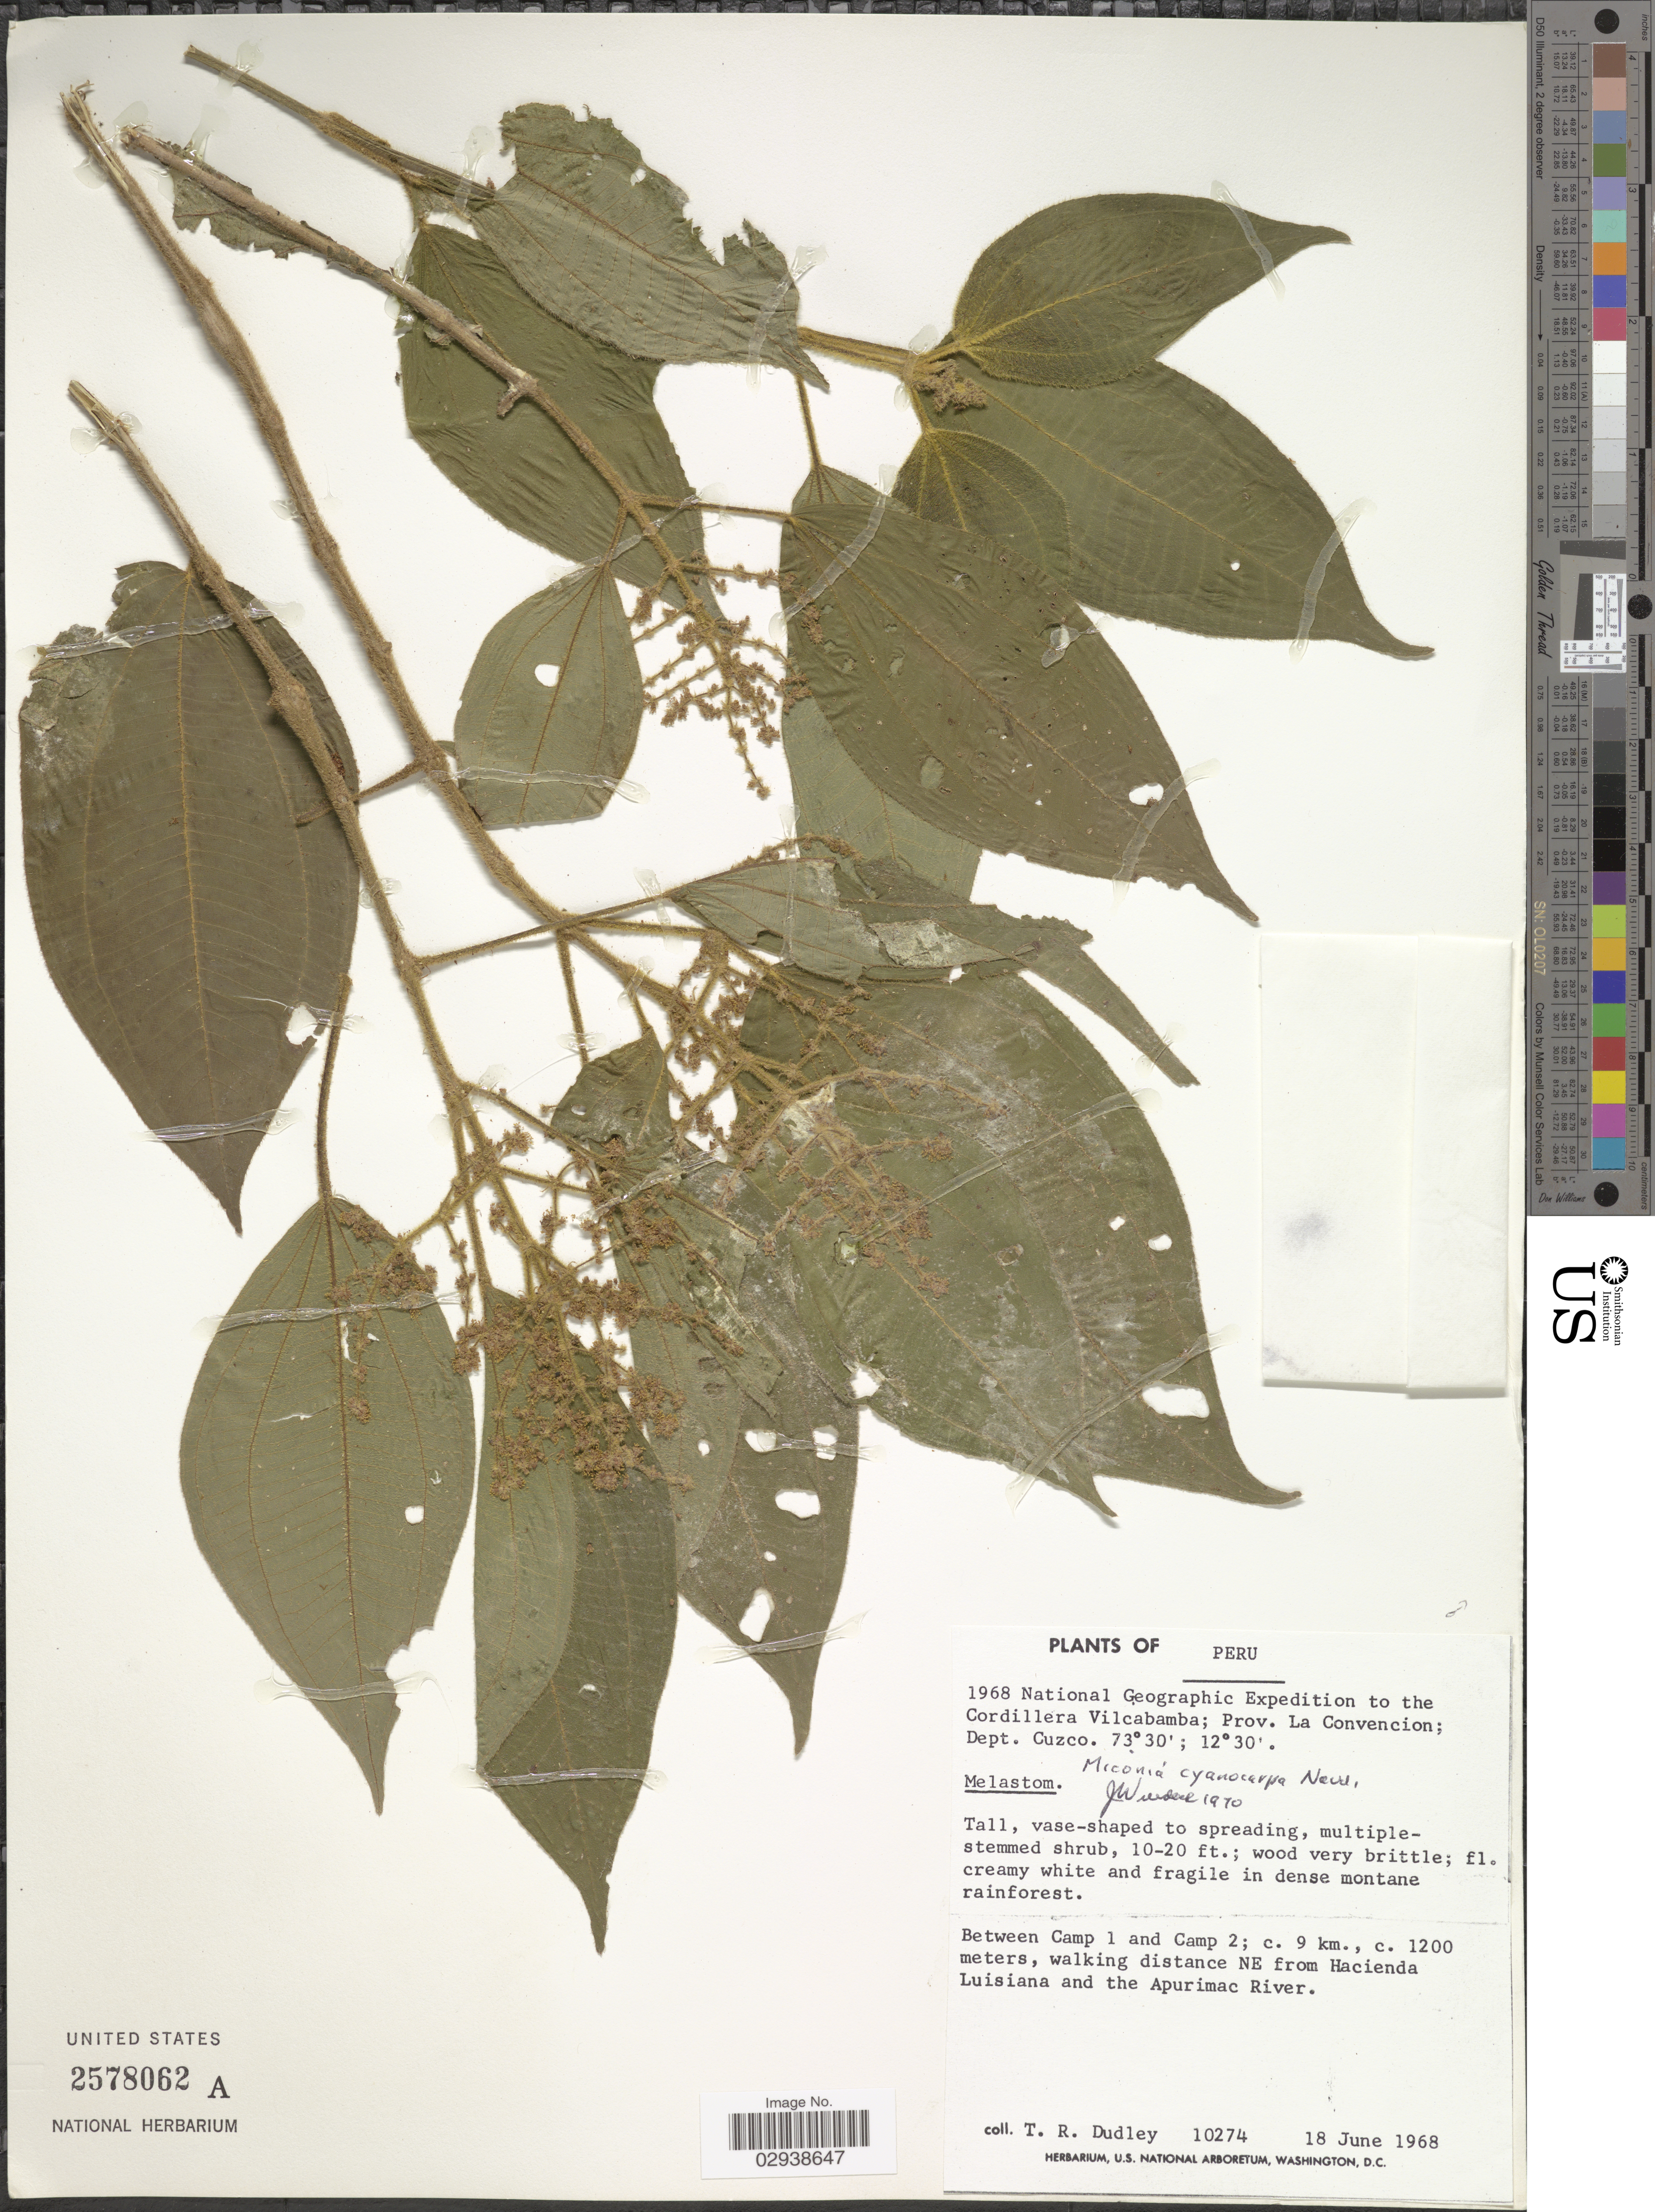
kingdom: Plantae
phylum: Tracheophyta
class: Magnoliopsida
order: Myrtales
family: Melastomataceae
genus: Miconia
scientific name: Miconia cyanocarpa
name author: Naudin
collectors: T. R. Dudley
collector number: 10274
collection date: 1968-06-18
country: Peru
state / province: Cusco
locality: To The Cordillera Vilcabamba; Prov. La Convencion, Dept. Cuzco, Between Camp 1 and Camp 2; c. 9 km. walking distance NE from Hacienda Luisiana and the Apurimac River.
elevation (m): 1200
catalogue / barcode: US 2578062A